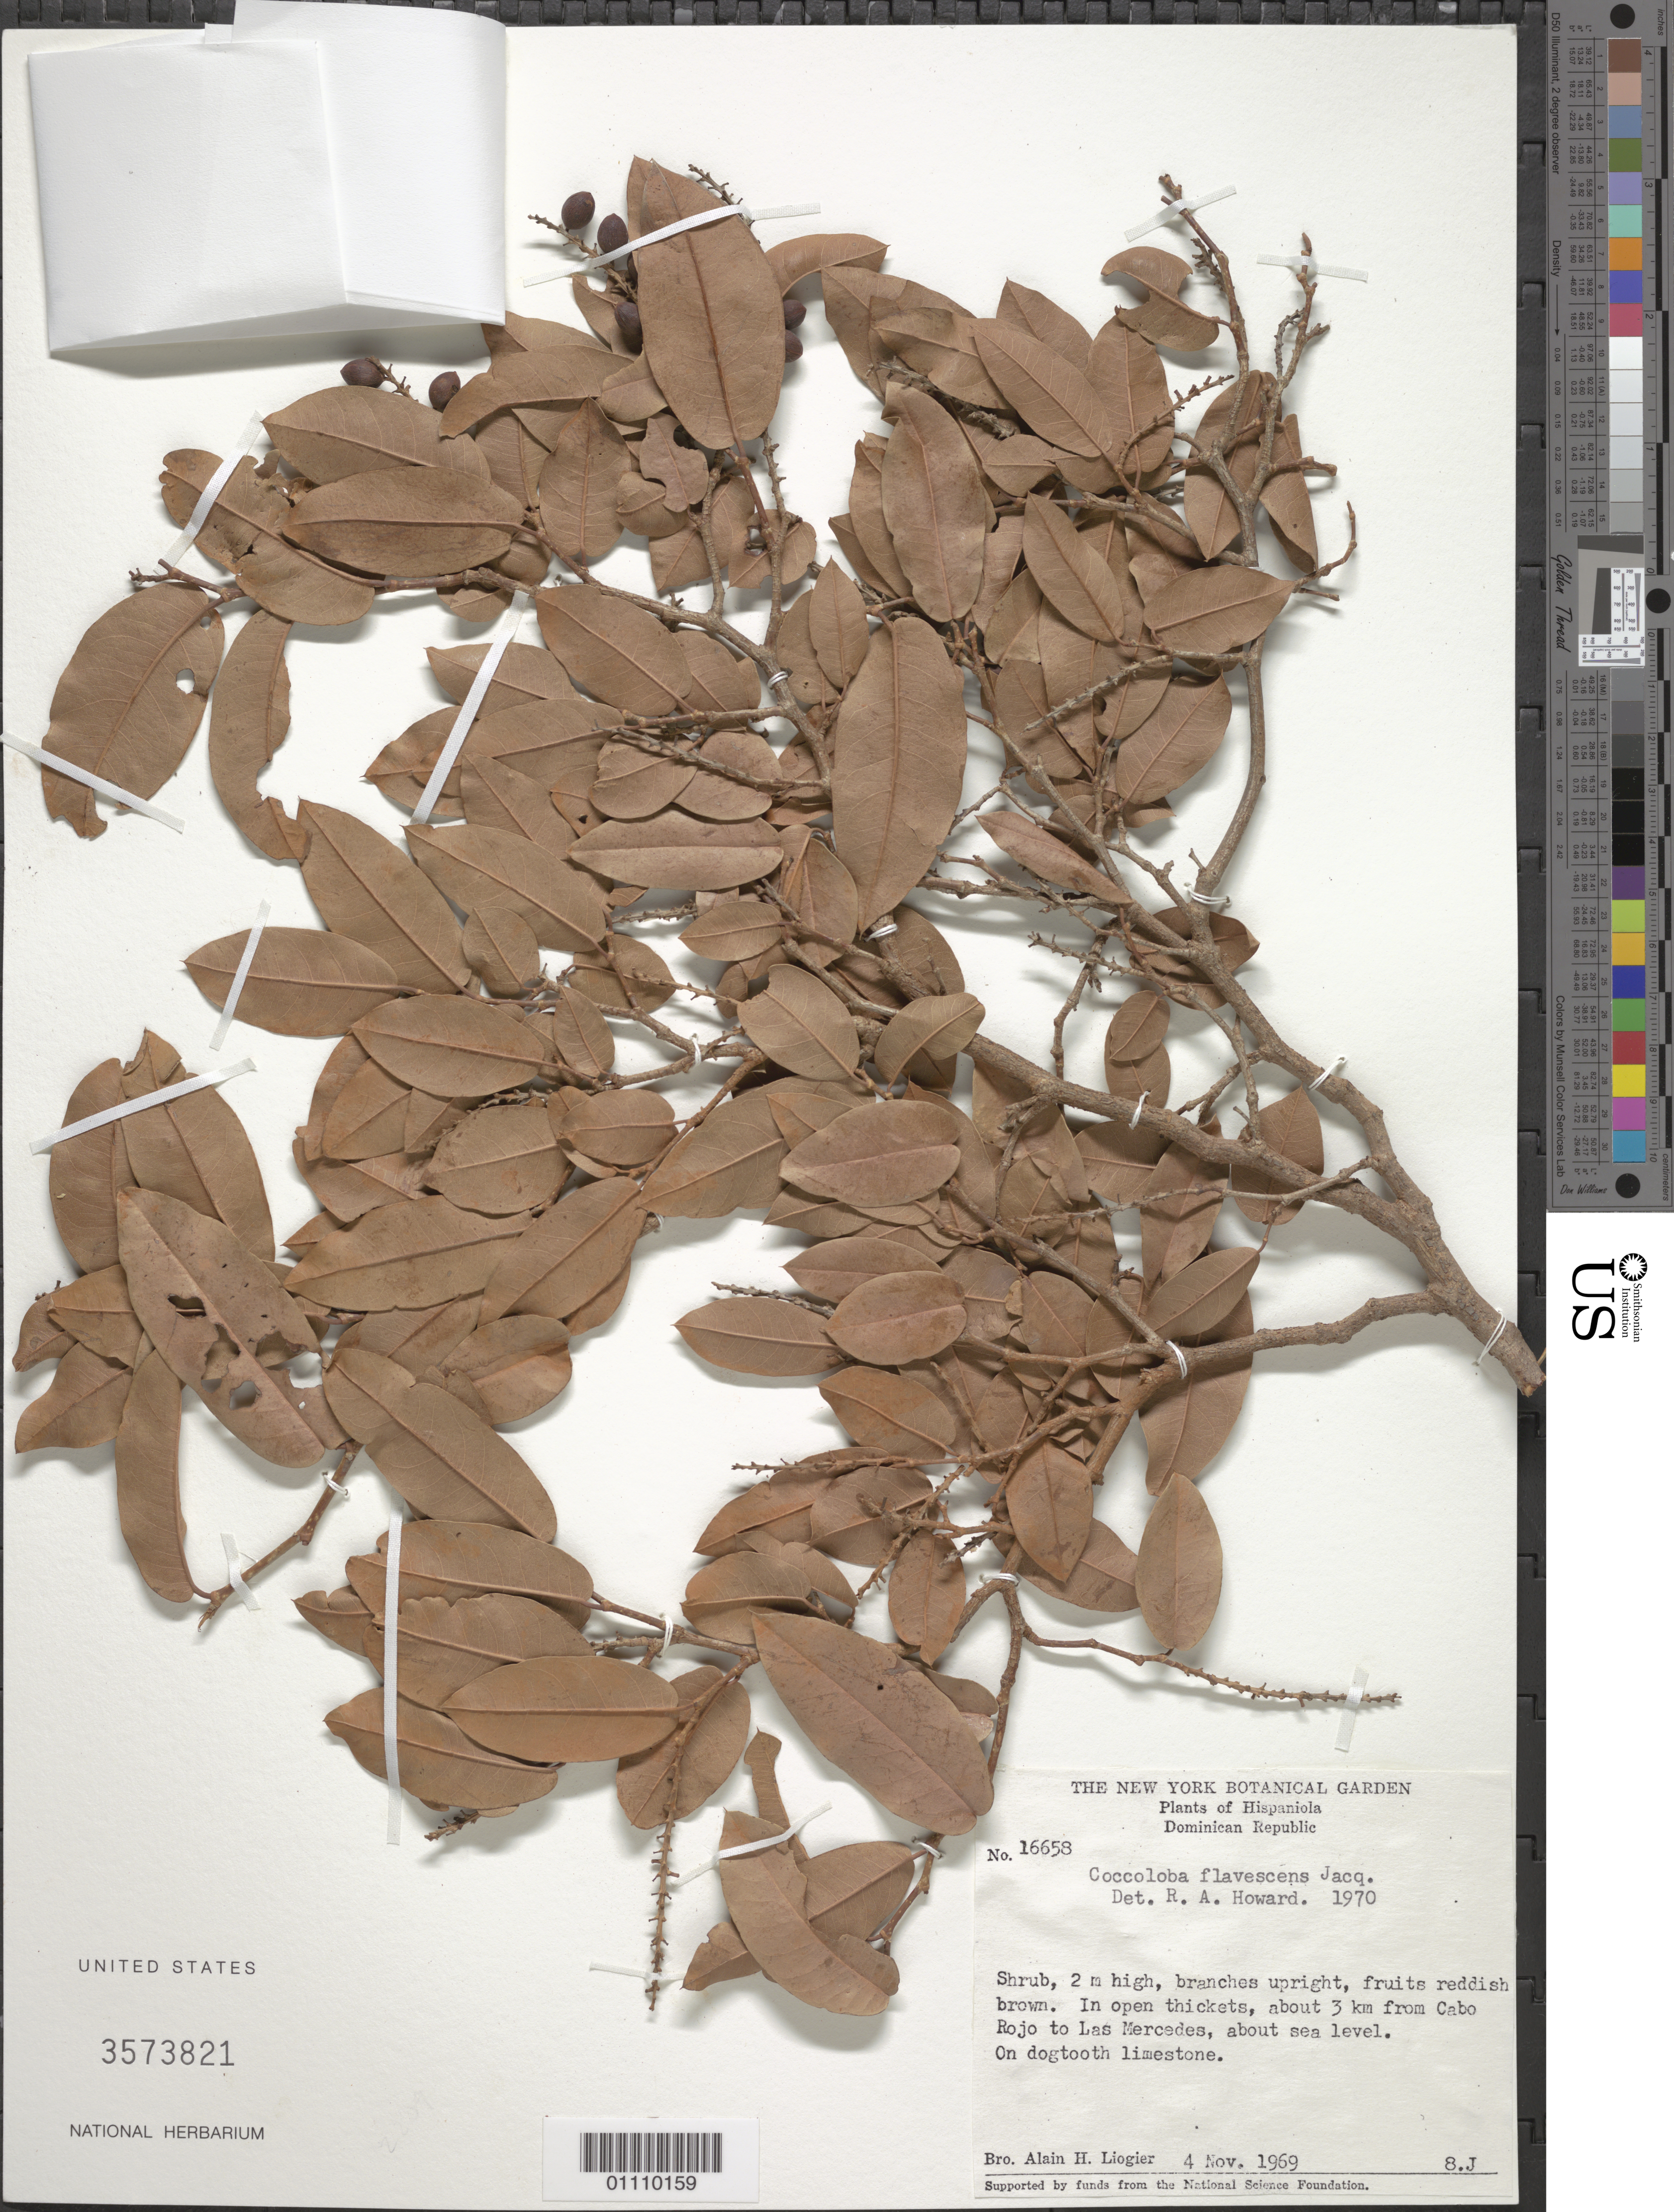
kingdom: Plantae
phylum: Tracheophyta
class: Magnoliopsida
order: Caryophyllales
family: Polygonaceae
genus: Coccoloba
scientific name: Coccoloba flavescens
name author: Jacq.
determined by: Howard, R. A.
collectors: A. H. Liogier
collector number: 16658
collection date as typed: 04 Nov 1969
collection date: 1969-11-04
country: Dominican Republic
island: Hispaniola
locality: Cabo Rojo, about 3 km from Cabo Rojo to Las Mercedes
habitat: In open thickets; on dogtooth limestone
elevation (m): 0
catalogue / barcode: US 3573821